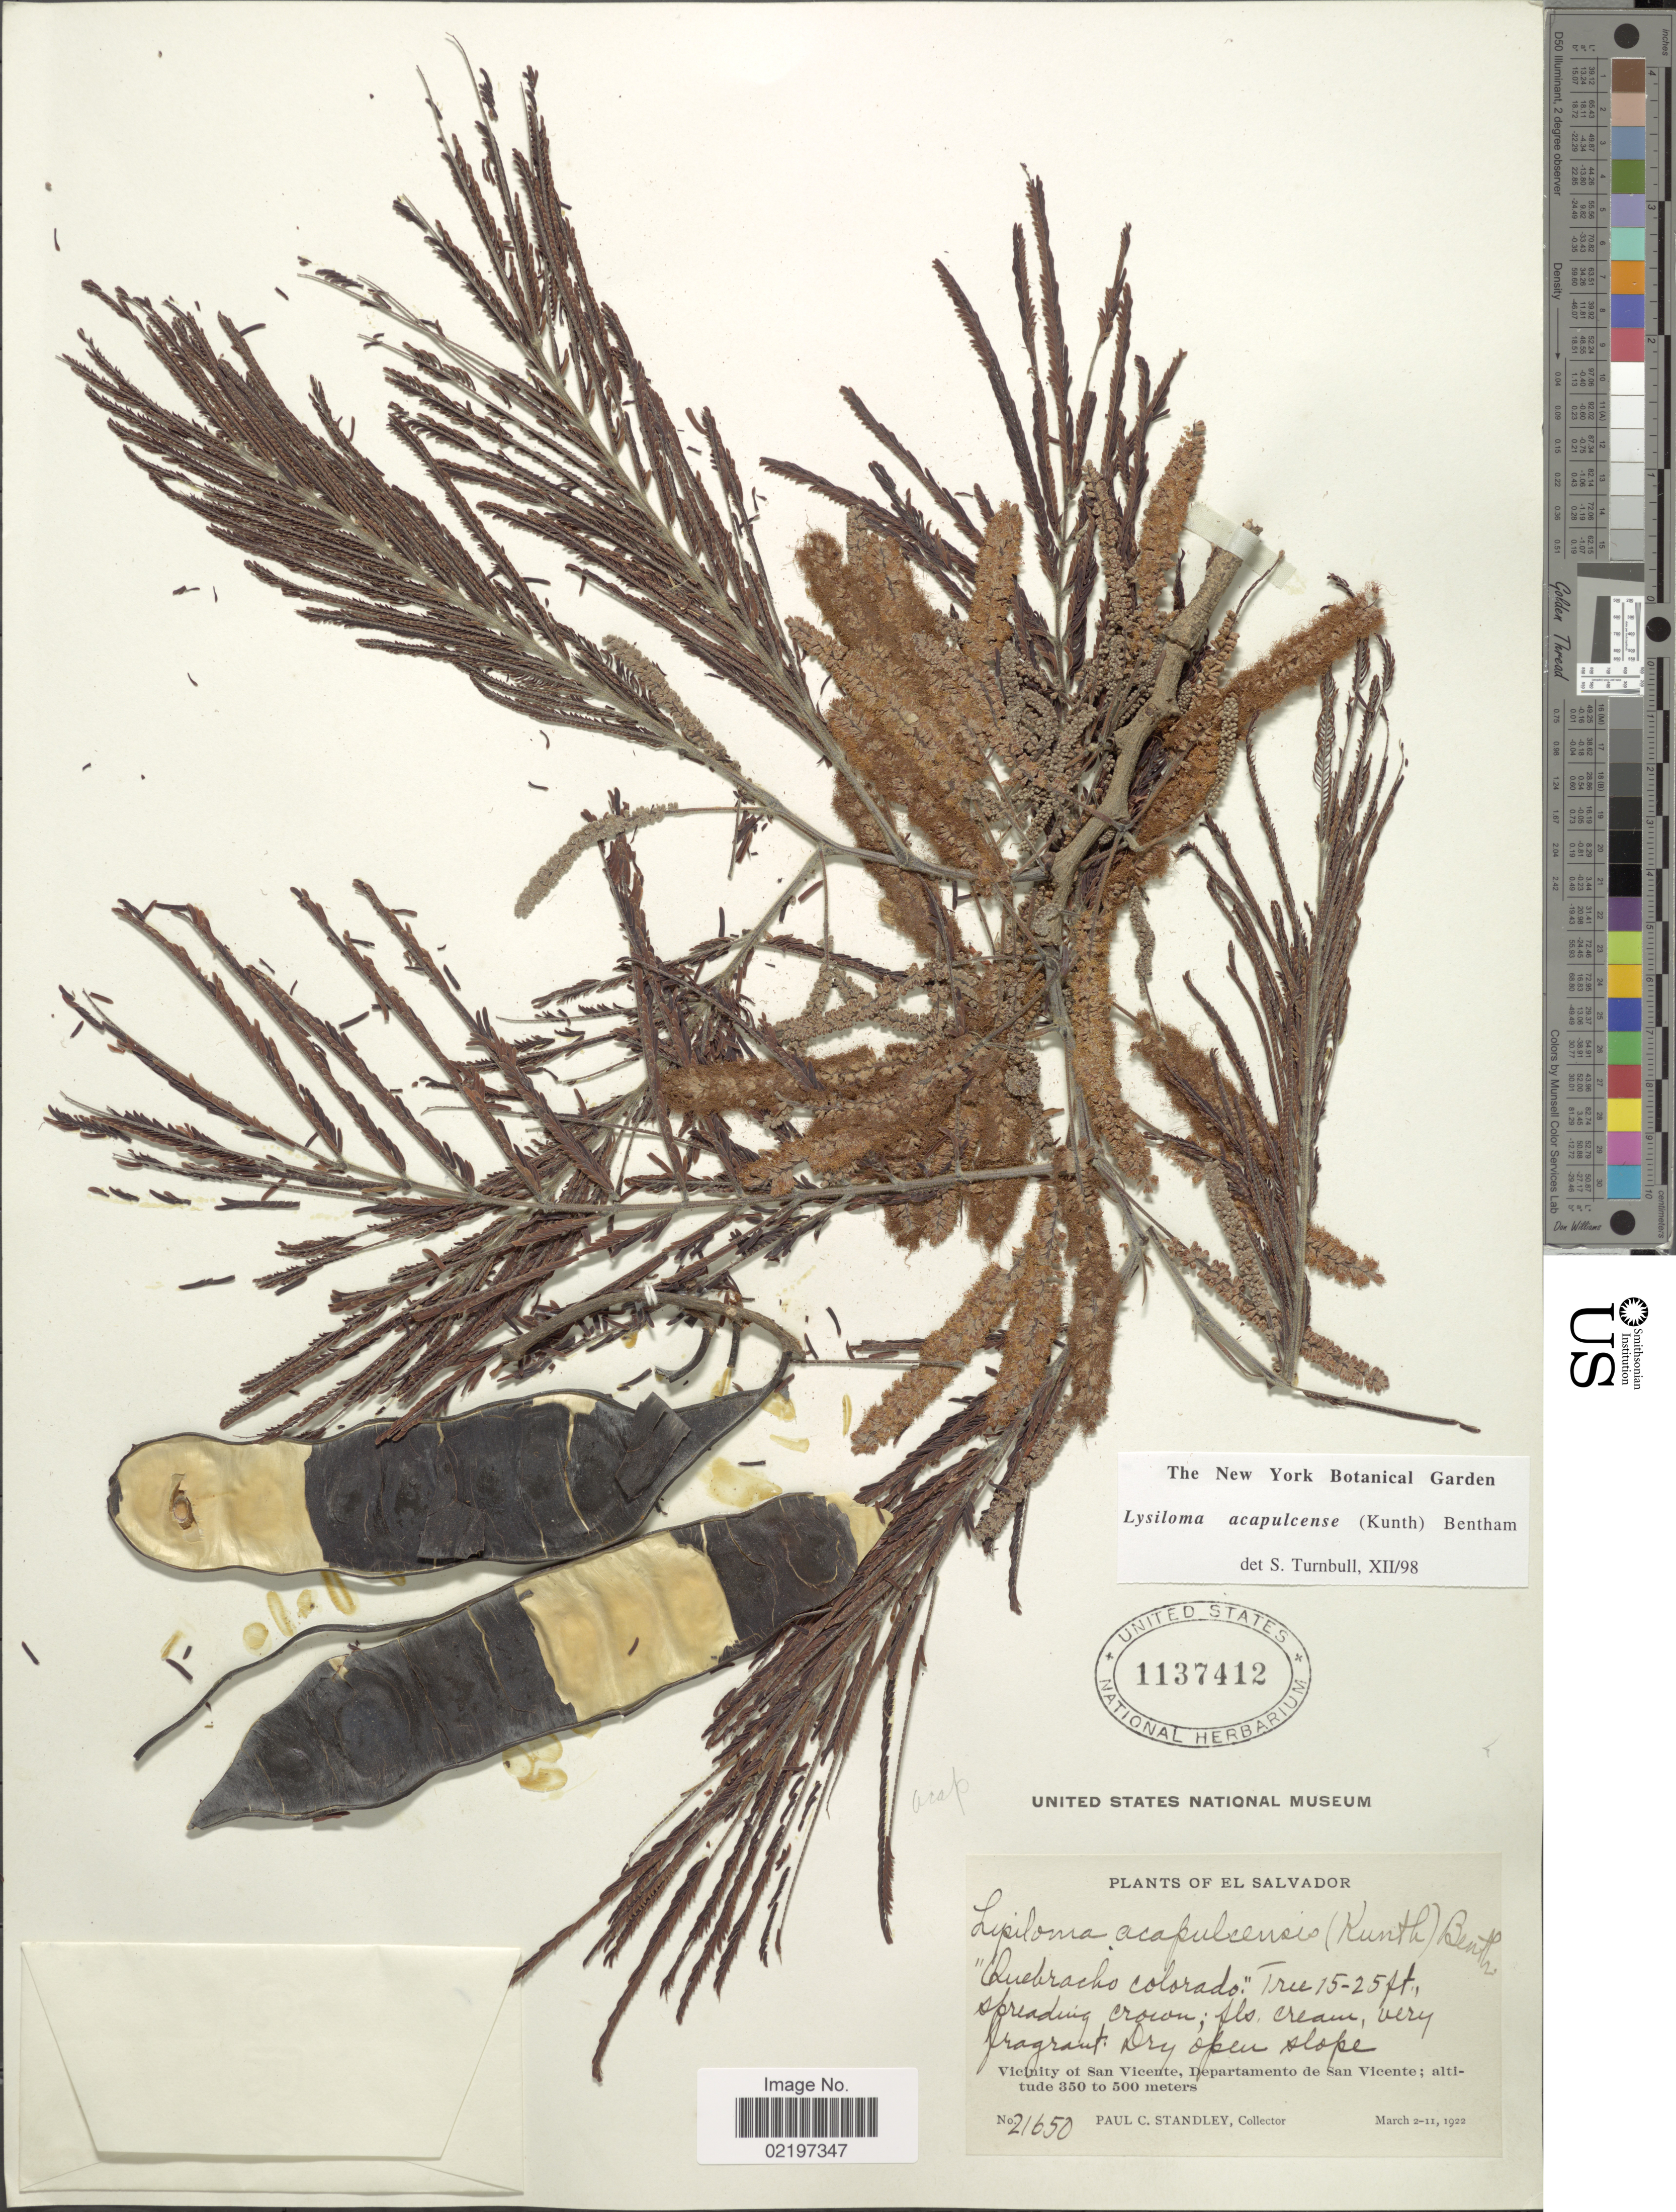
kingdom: Plantae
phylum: Tracheophyta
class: Magnoliopsida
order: Fabales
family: Fabaceae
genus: Lysiloma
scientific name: Lysiloma acapulcense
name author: (Kunth) Benth.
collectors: P. C. Standley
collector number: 21650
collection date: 1922-03-02/1922-03-11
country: El Salvador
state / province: San Vincente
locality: Vicinity of San Vicente, Departamento de San Vicente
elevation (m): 350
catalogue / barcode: US 1137412